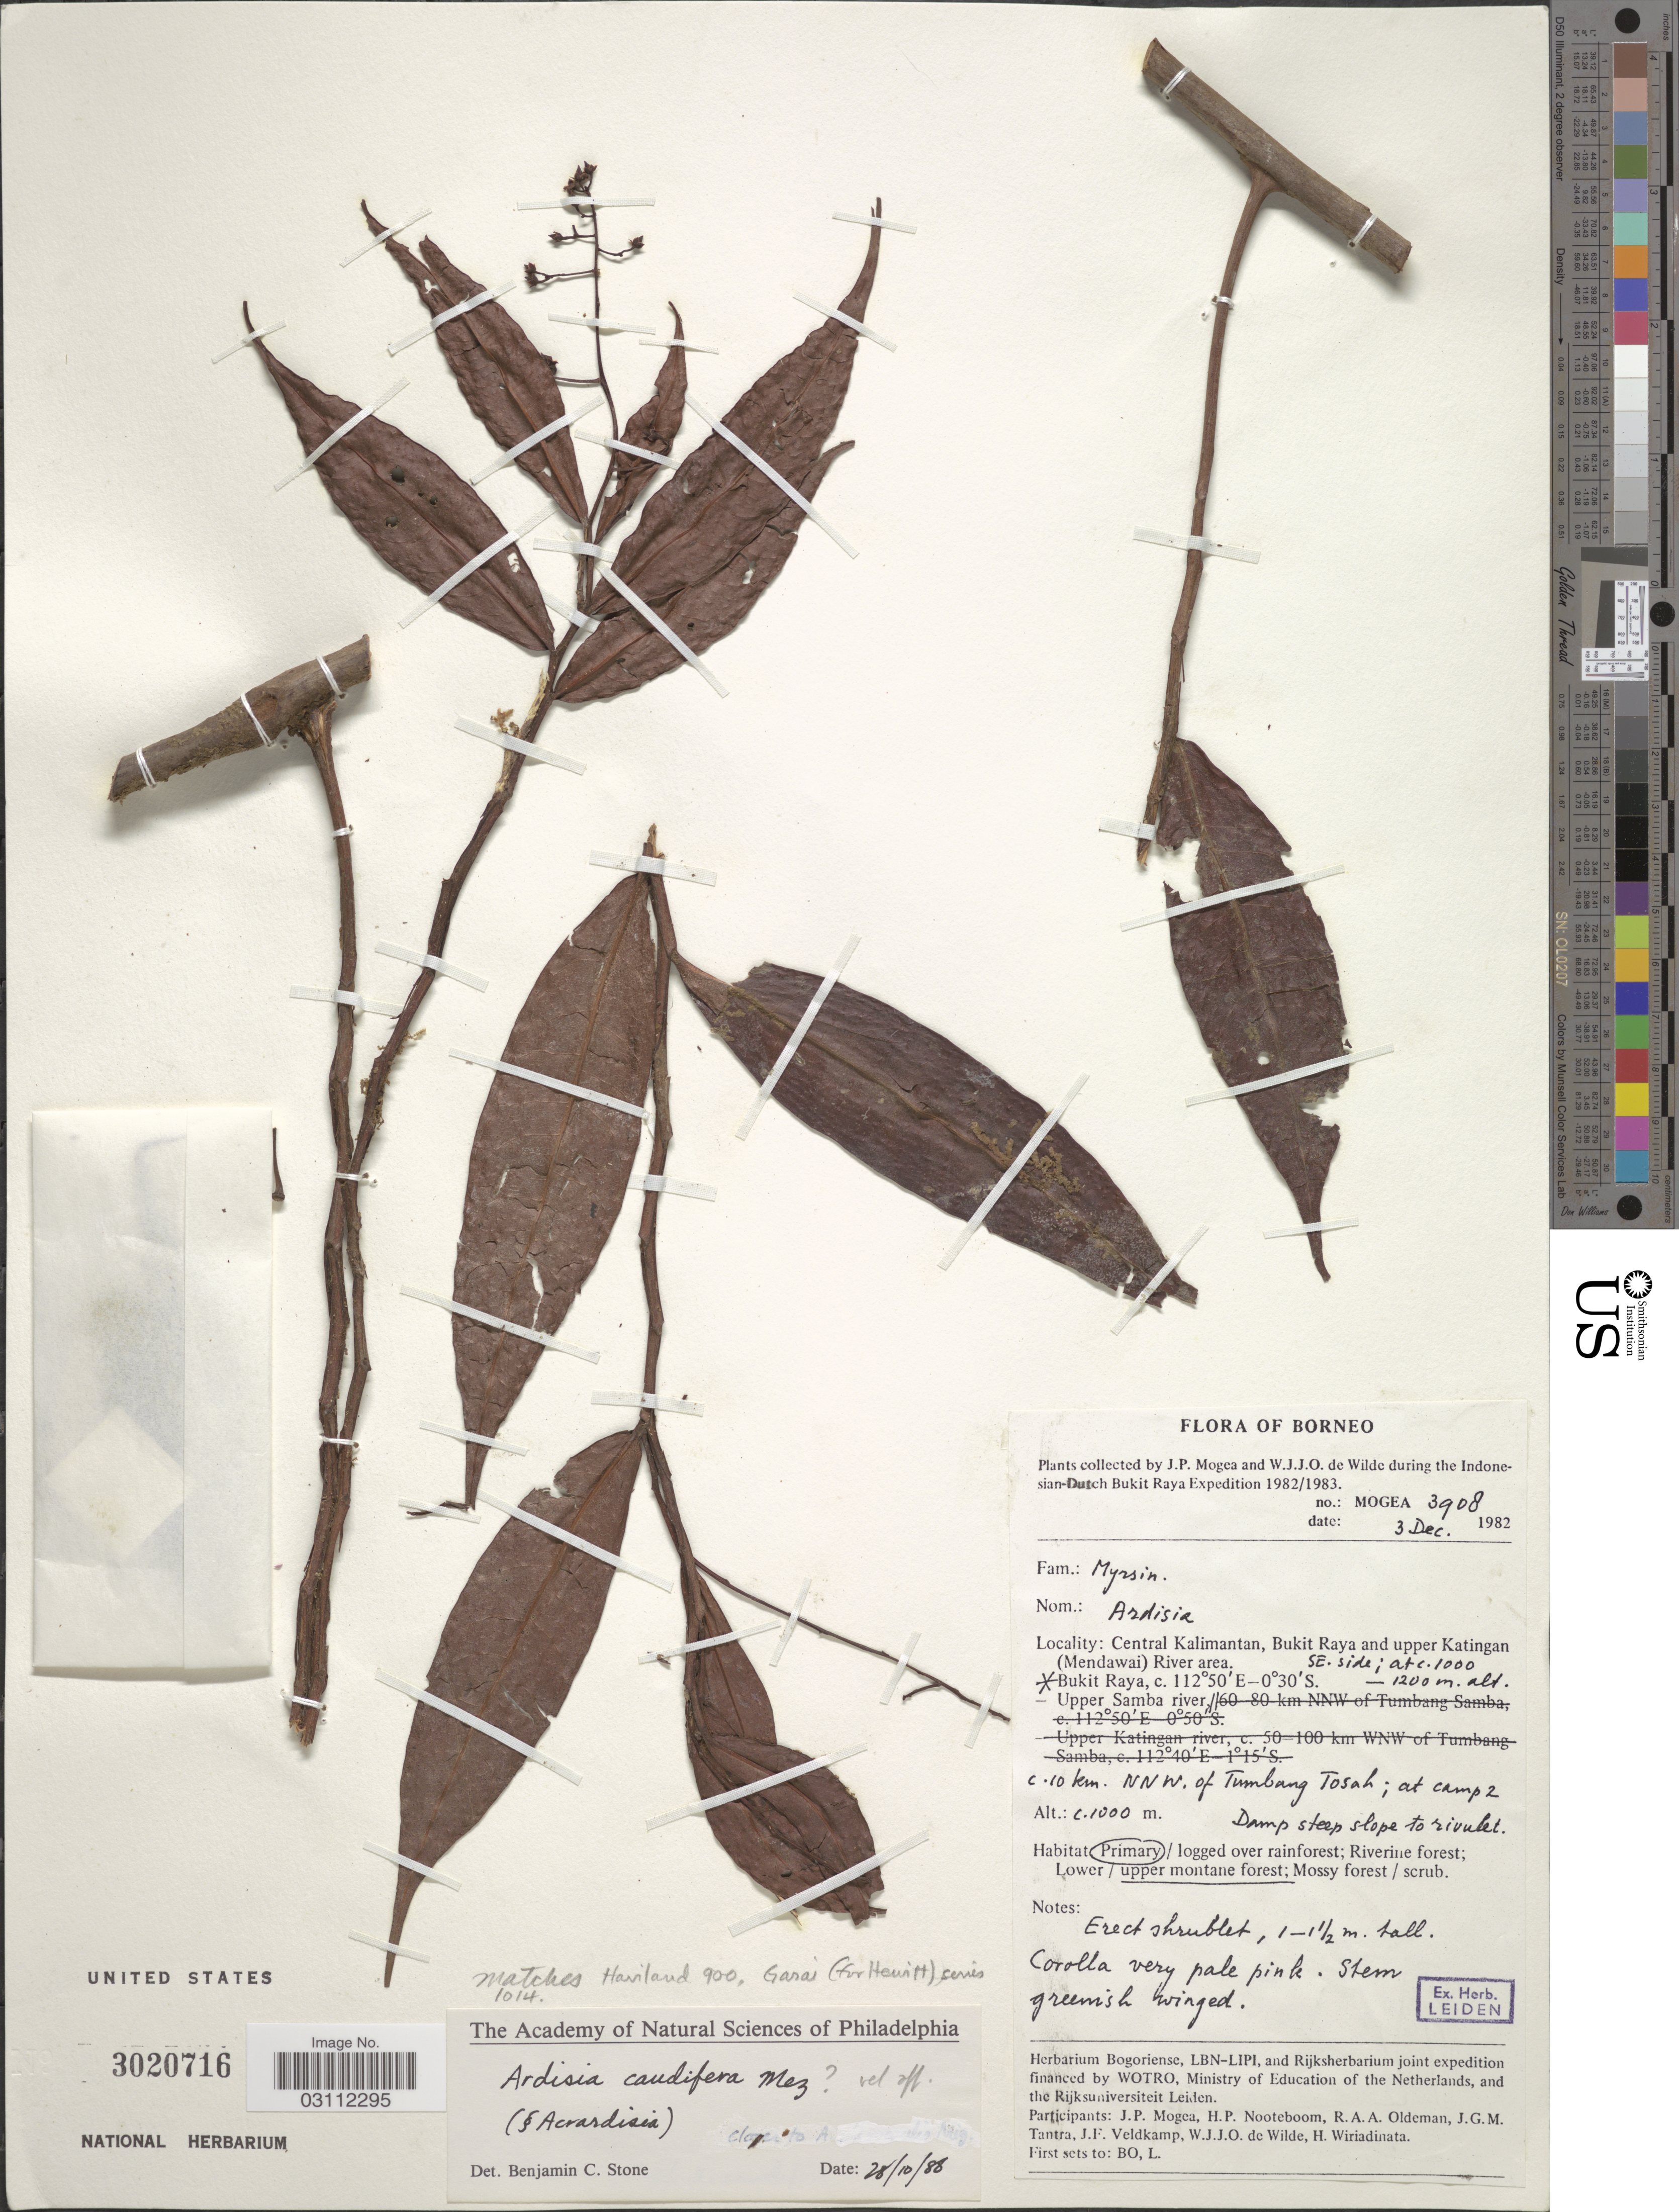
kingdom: Plantae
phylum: Tracheophyta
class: Magnoliopsida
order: Ericales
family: Primulaceae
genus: Ardisia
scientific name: Ardisia caudifera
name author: Mez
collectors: J. Mogea & W. J. de Wilde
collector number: MOGEA3908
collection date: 1982-12-03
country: Indonesia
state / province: Kalimantan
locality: Borneo. Central Kalimantan, Bukit Raya and upper Katingan (Mendawai) River area. SE. side. Bukit Raya. Upper Samba river. C. 10 km. NNW. of Tumbang Tosah.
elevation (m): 1000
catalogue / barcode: US 3020716